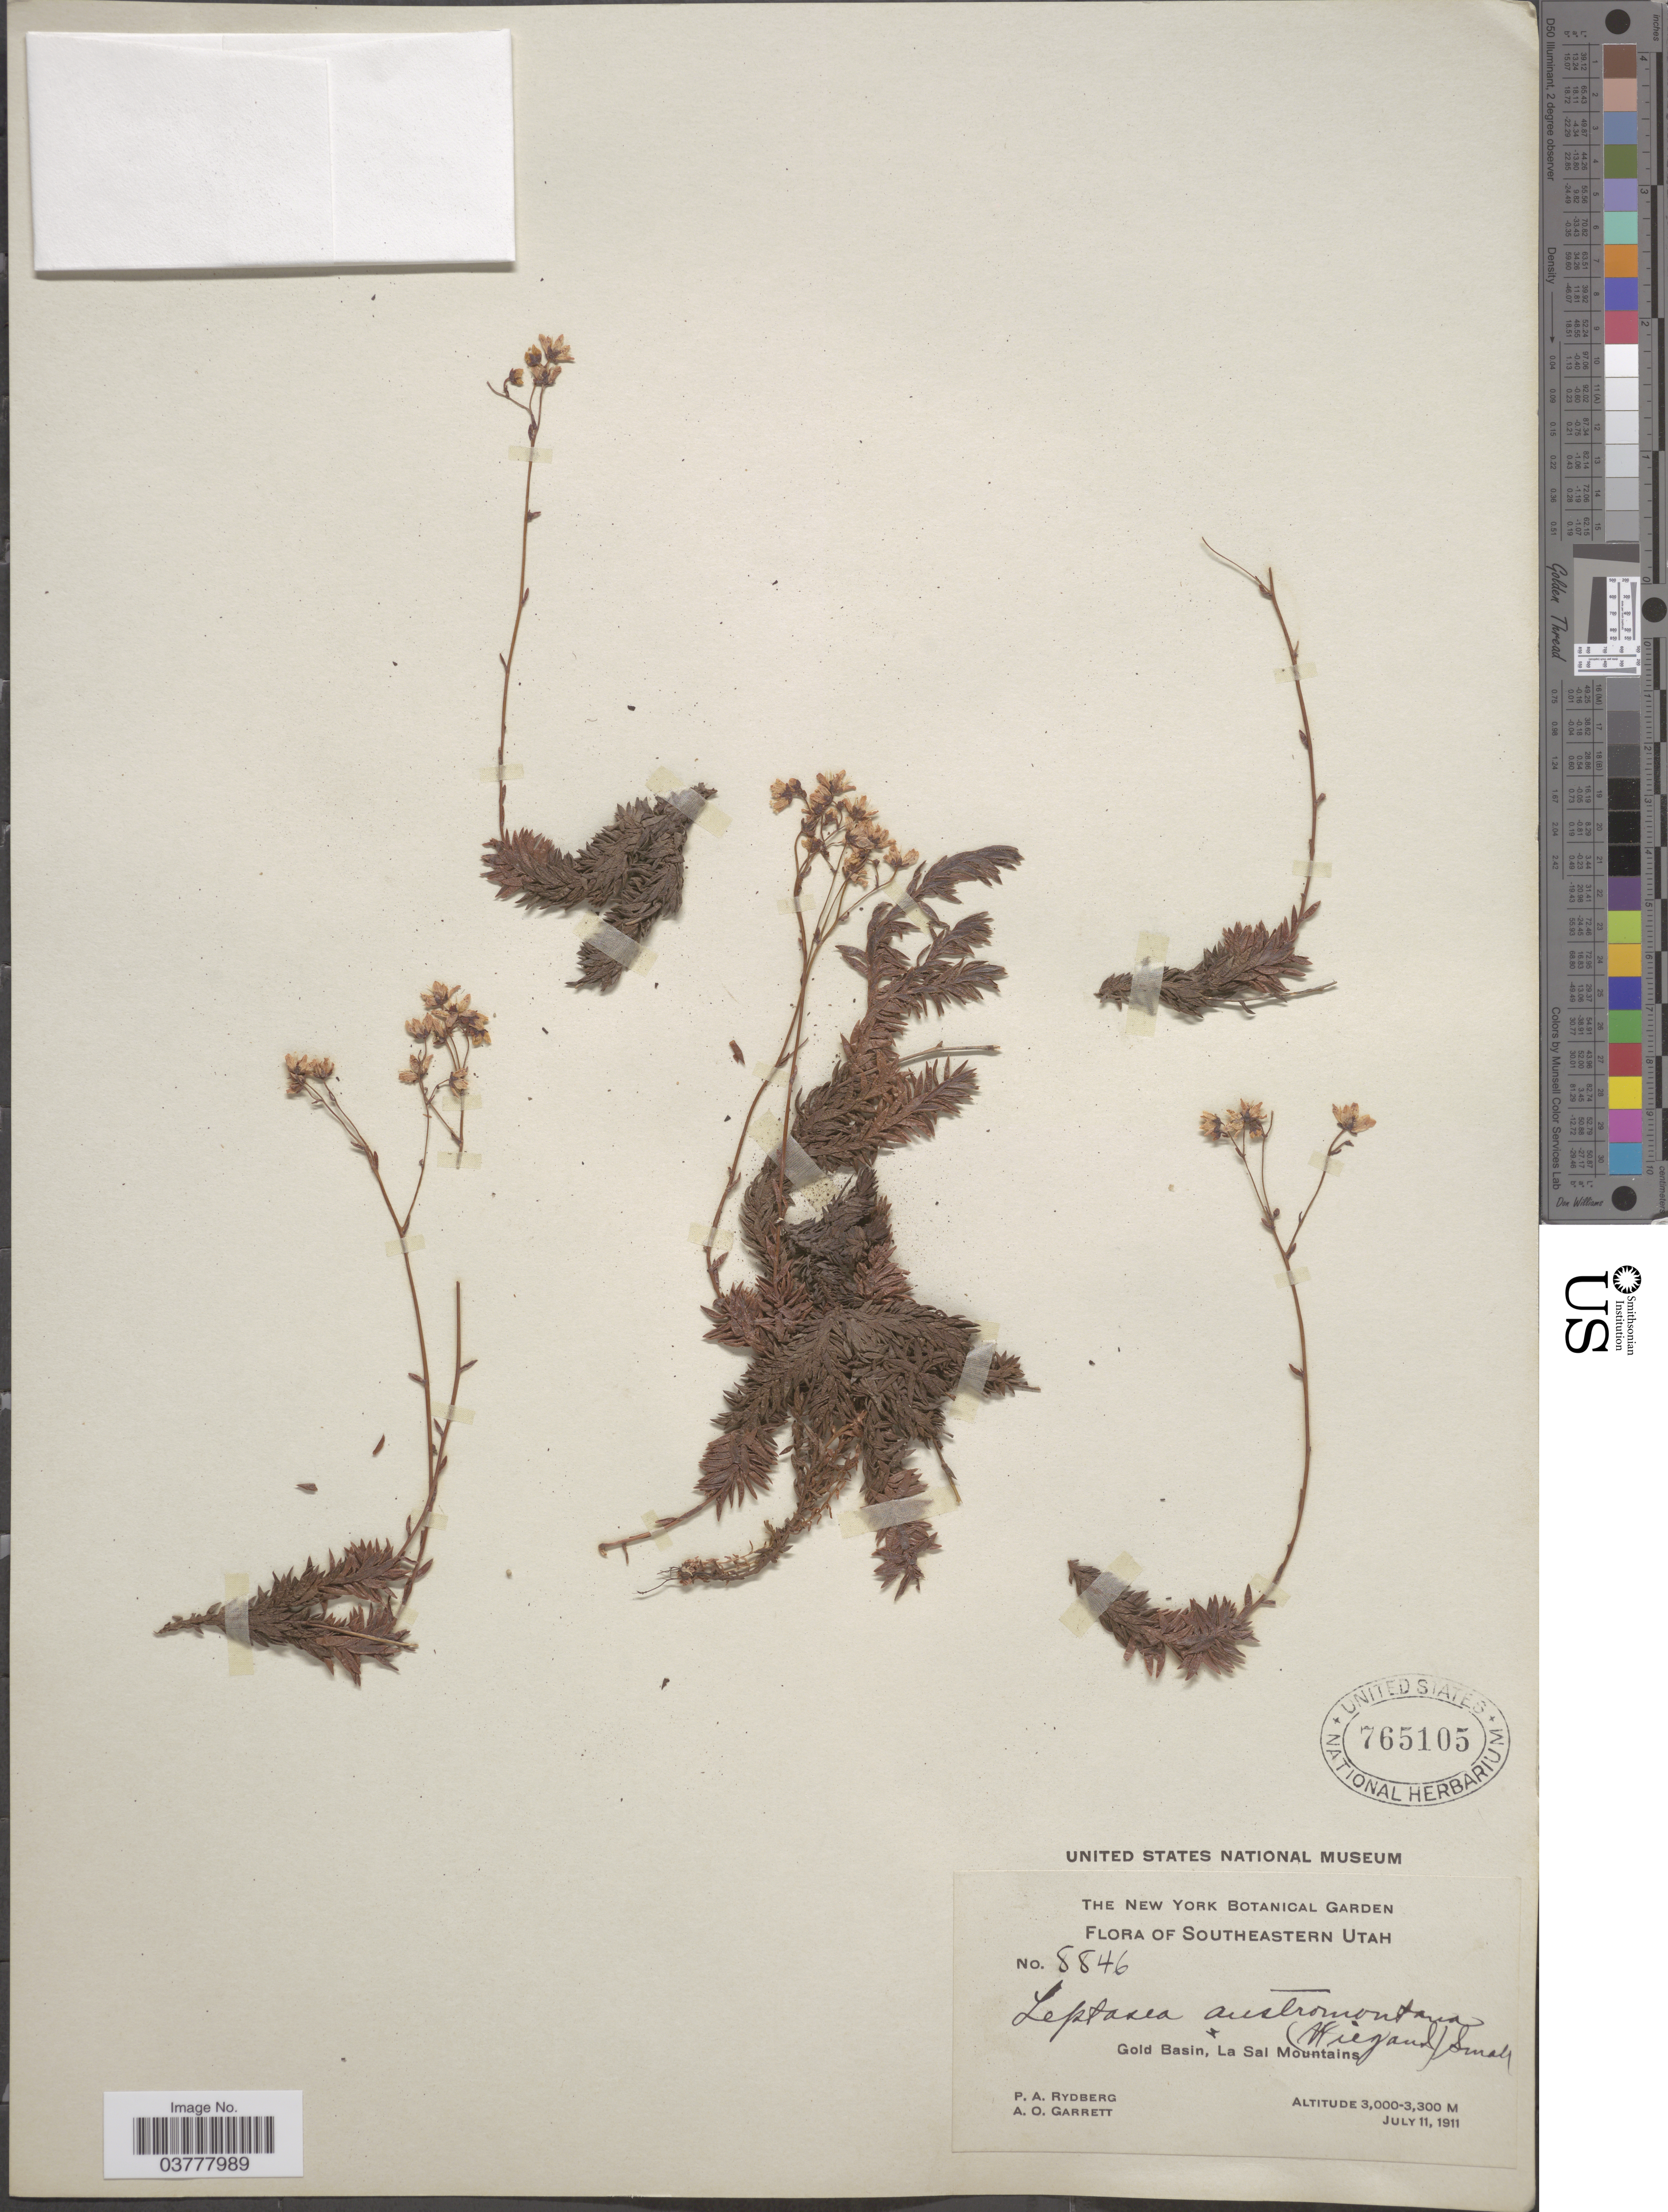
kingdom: Plantae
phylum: Tracheophyta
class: Magnoliopsida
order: Saxifragales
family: Saxifragaceae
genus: Saxifraga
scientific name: Saxifraga bronchialis subsp. austromontana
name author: (Wiegand) Piper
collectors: P. A. Rydberg & A. O. Garrett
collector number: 8846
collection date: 1911-07-11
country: United States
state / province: Utah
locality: Southeastern Utah. Gold Basin, La Sal Mountains.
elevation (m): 3000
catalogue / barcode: US 765105